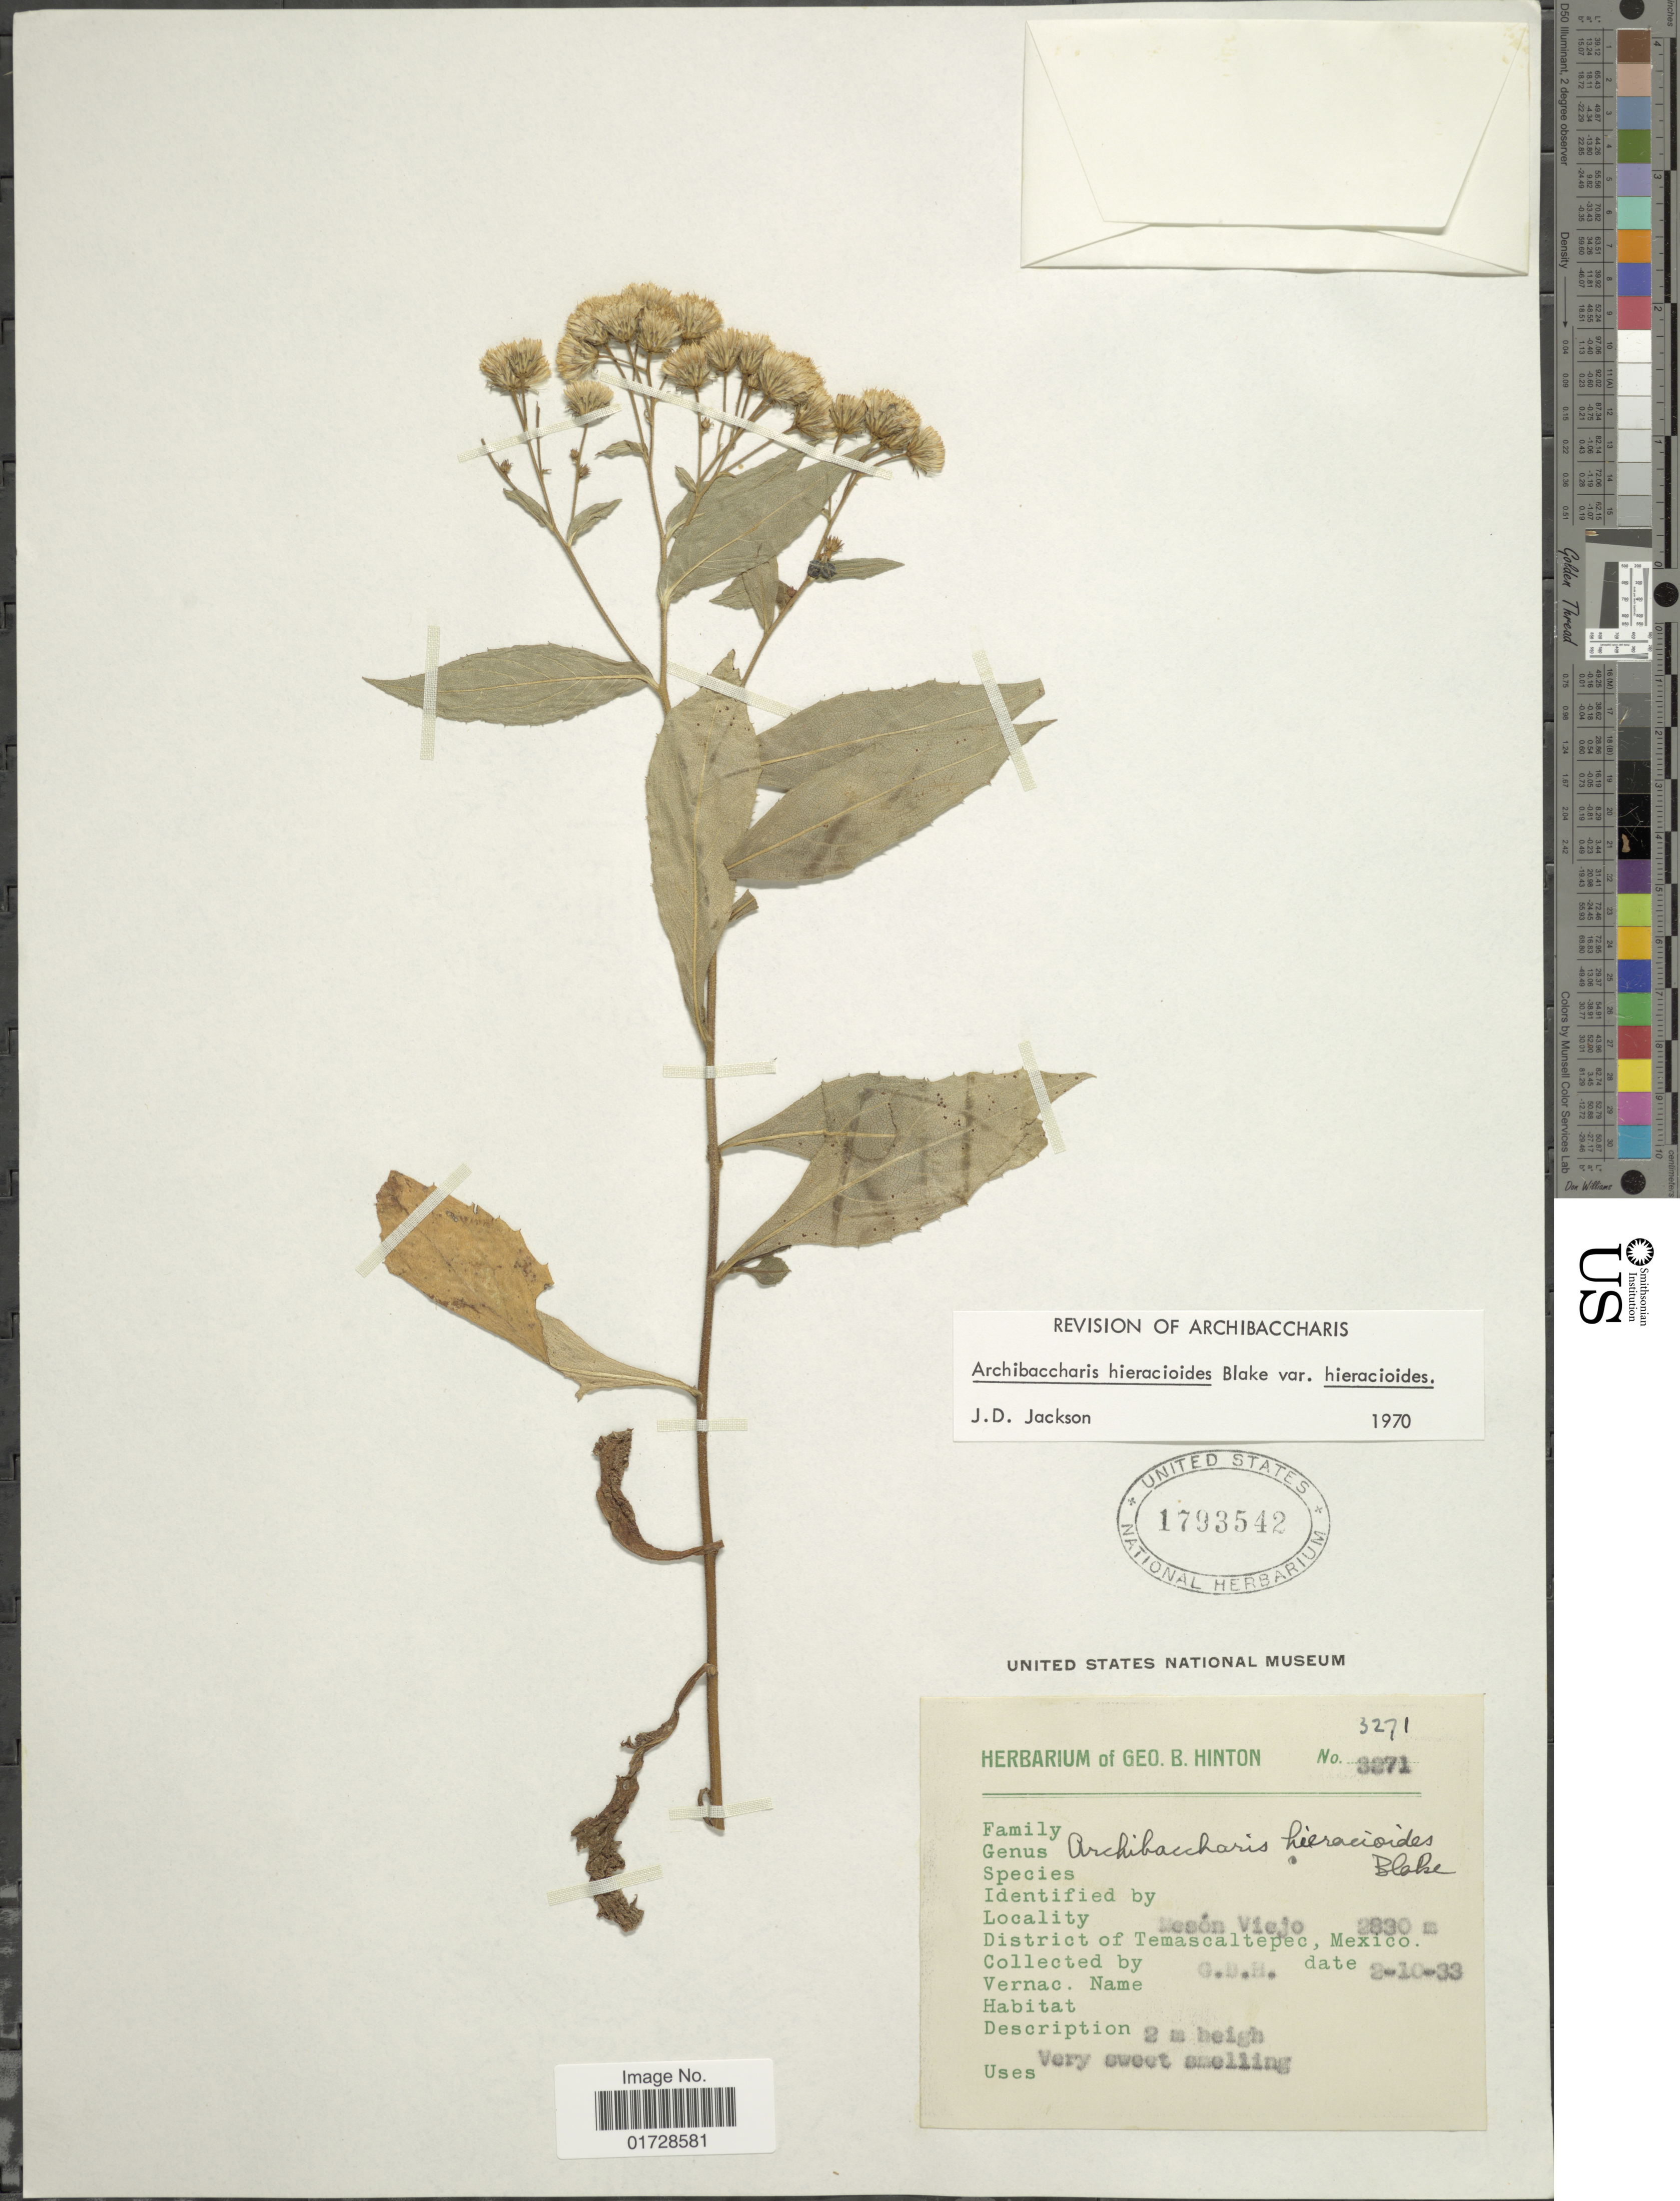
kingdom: Plantae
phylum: Tracheophyta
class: Magnoliopsida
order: Asterales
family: Asteraceae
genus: Archibaccharis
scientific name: Archibaccharis hieracioides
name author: (S.F. Blake) S.F. Blake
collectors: G. B. Hinton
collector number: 3271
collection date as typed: Transcribed d/m/y: 2/10/33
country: Mexico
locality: Meson Viejo, District of Temascaltepec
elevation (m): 2830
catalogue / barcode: US 1793542